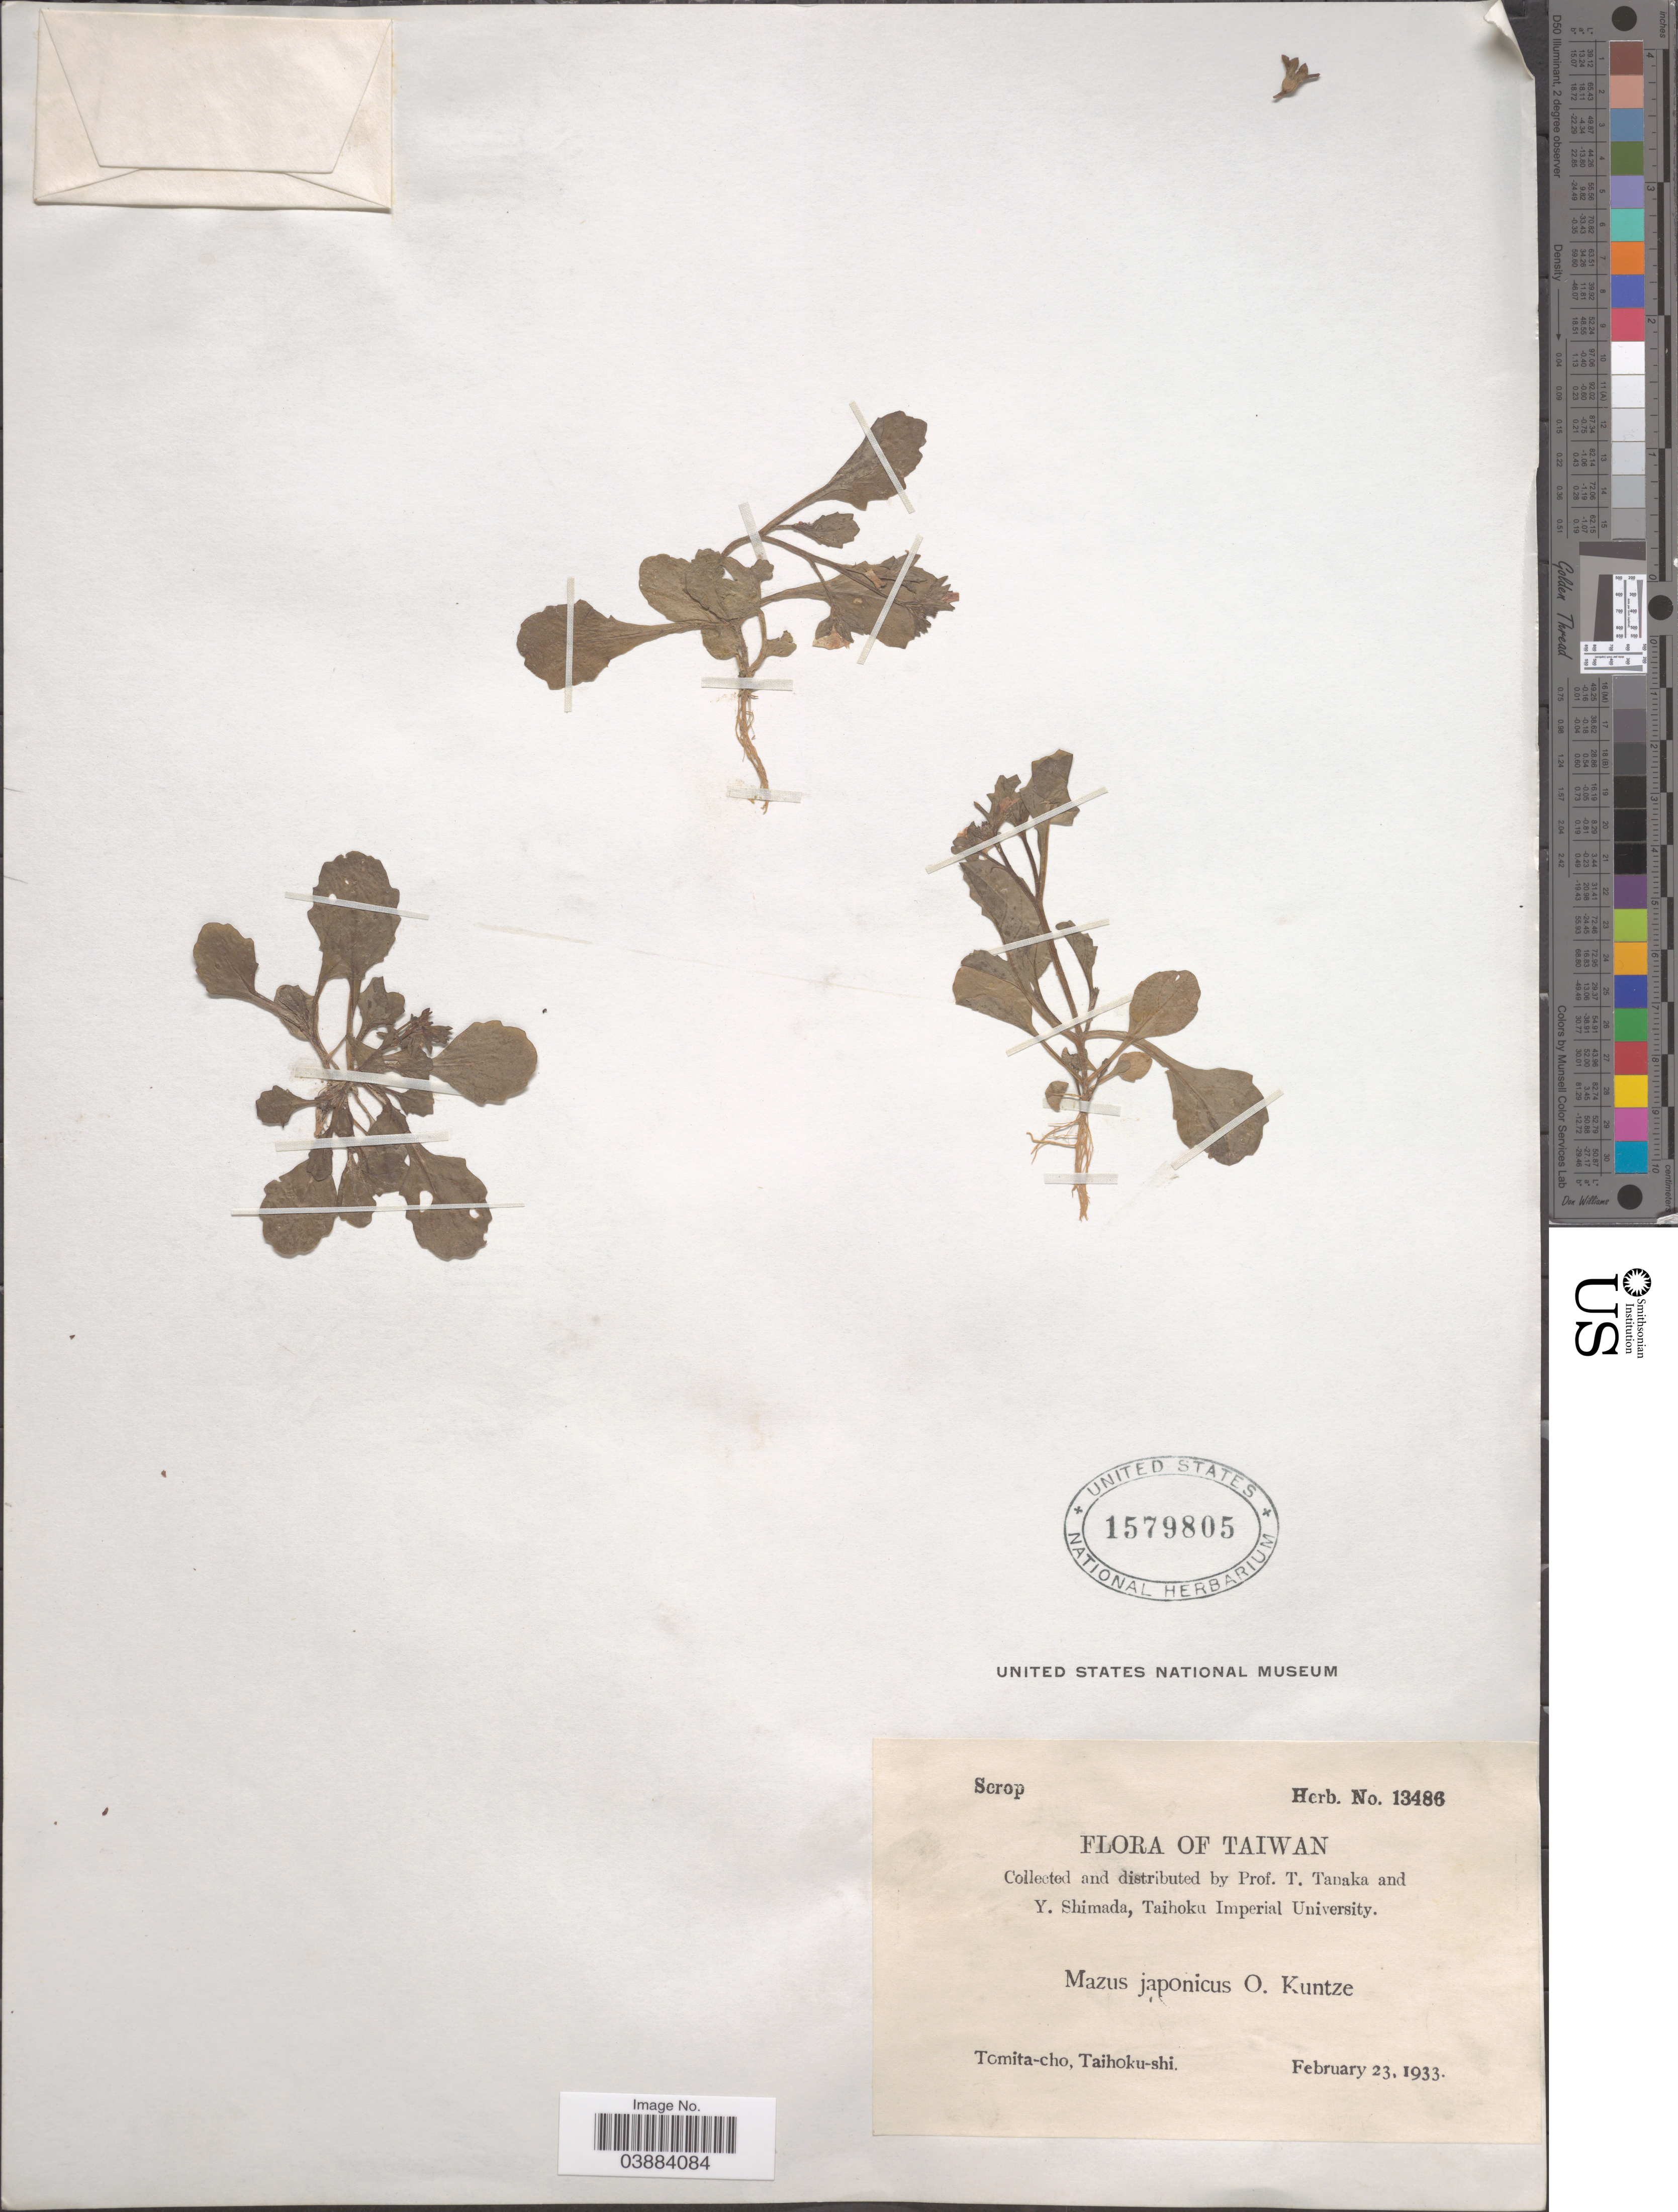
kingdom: Plantae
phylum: Tracheophyta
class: Magnoliopsida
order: Lamiales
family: Mazaceae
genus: Mazus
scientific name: Mazus japonicus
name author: (Thunb.) Kuntze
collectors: T. Tanaka & Y. Shimada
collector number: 13486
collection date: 1933-02-23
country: Taiwan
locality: Tomita-cho, Taihoku-shi.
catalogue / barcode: US 1579805